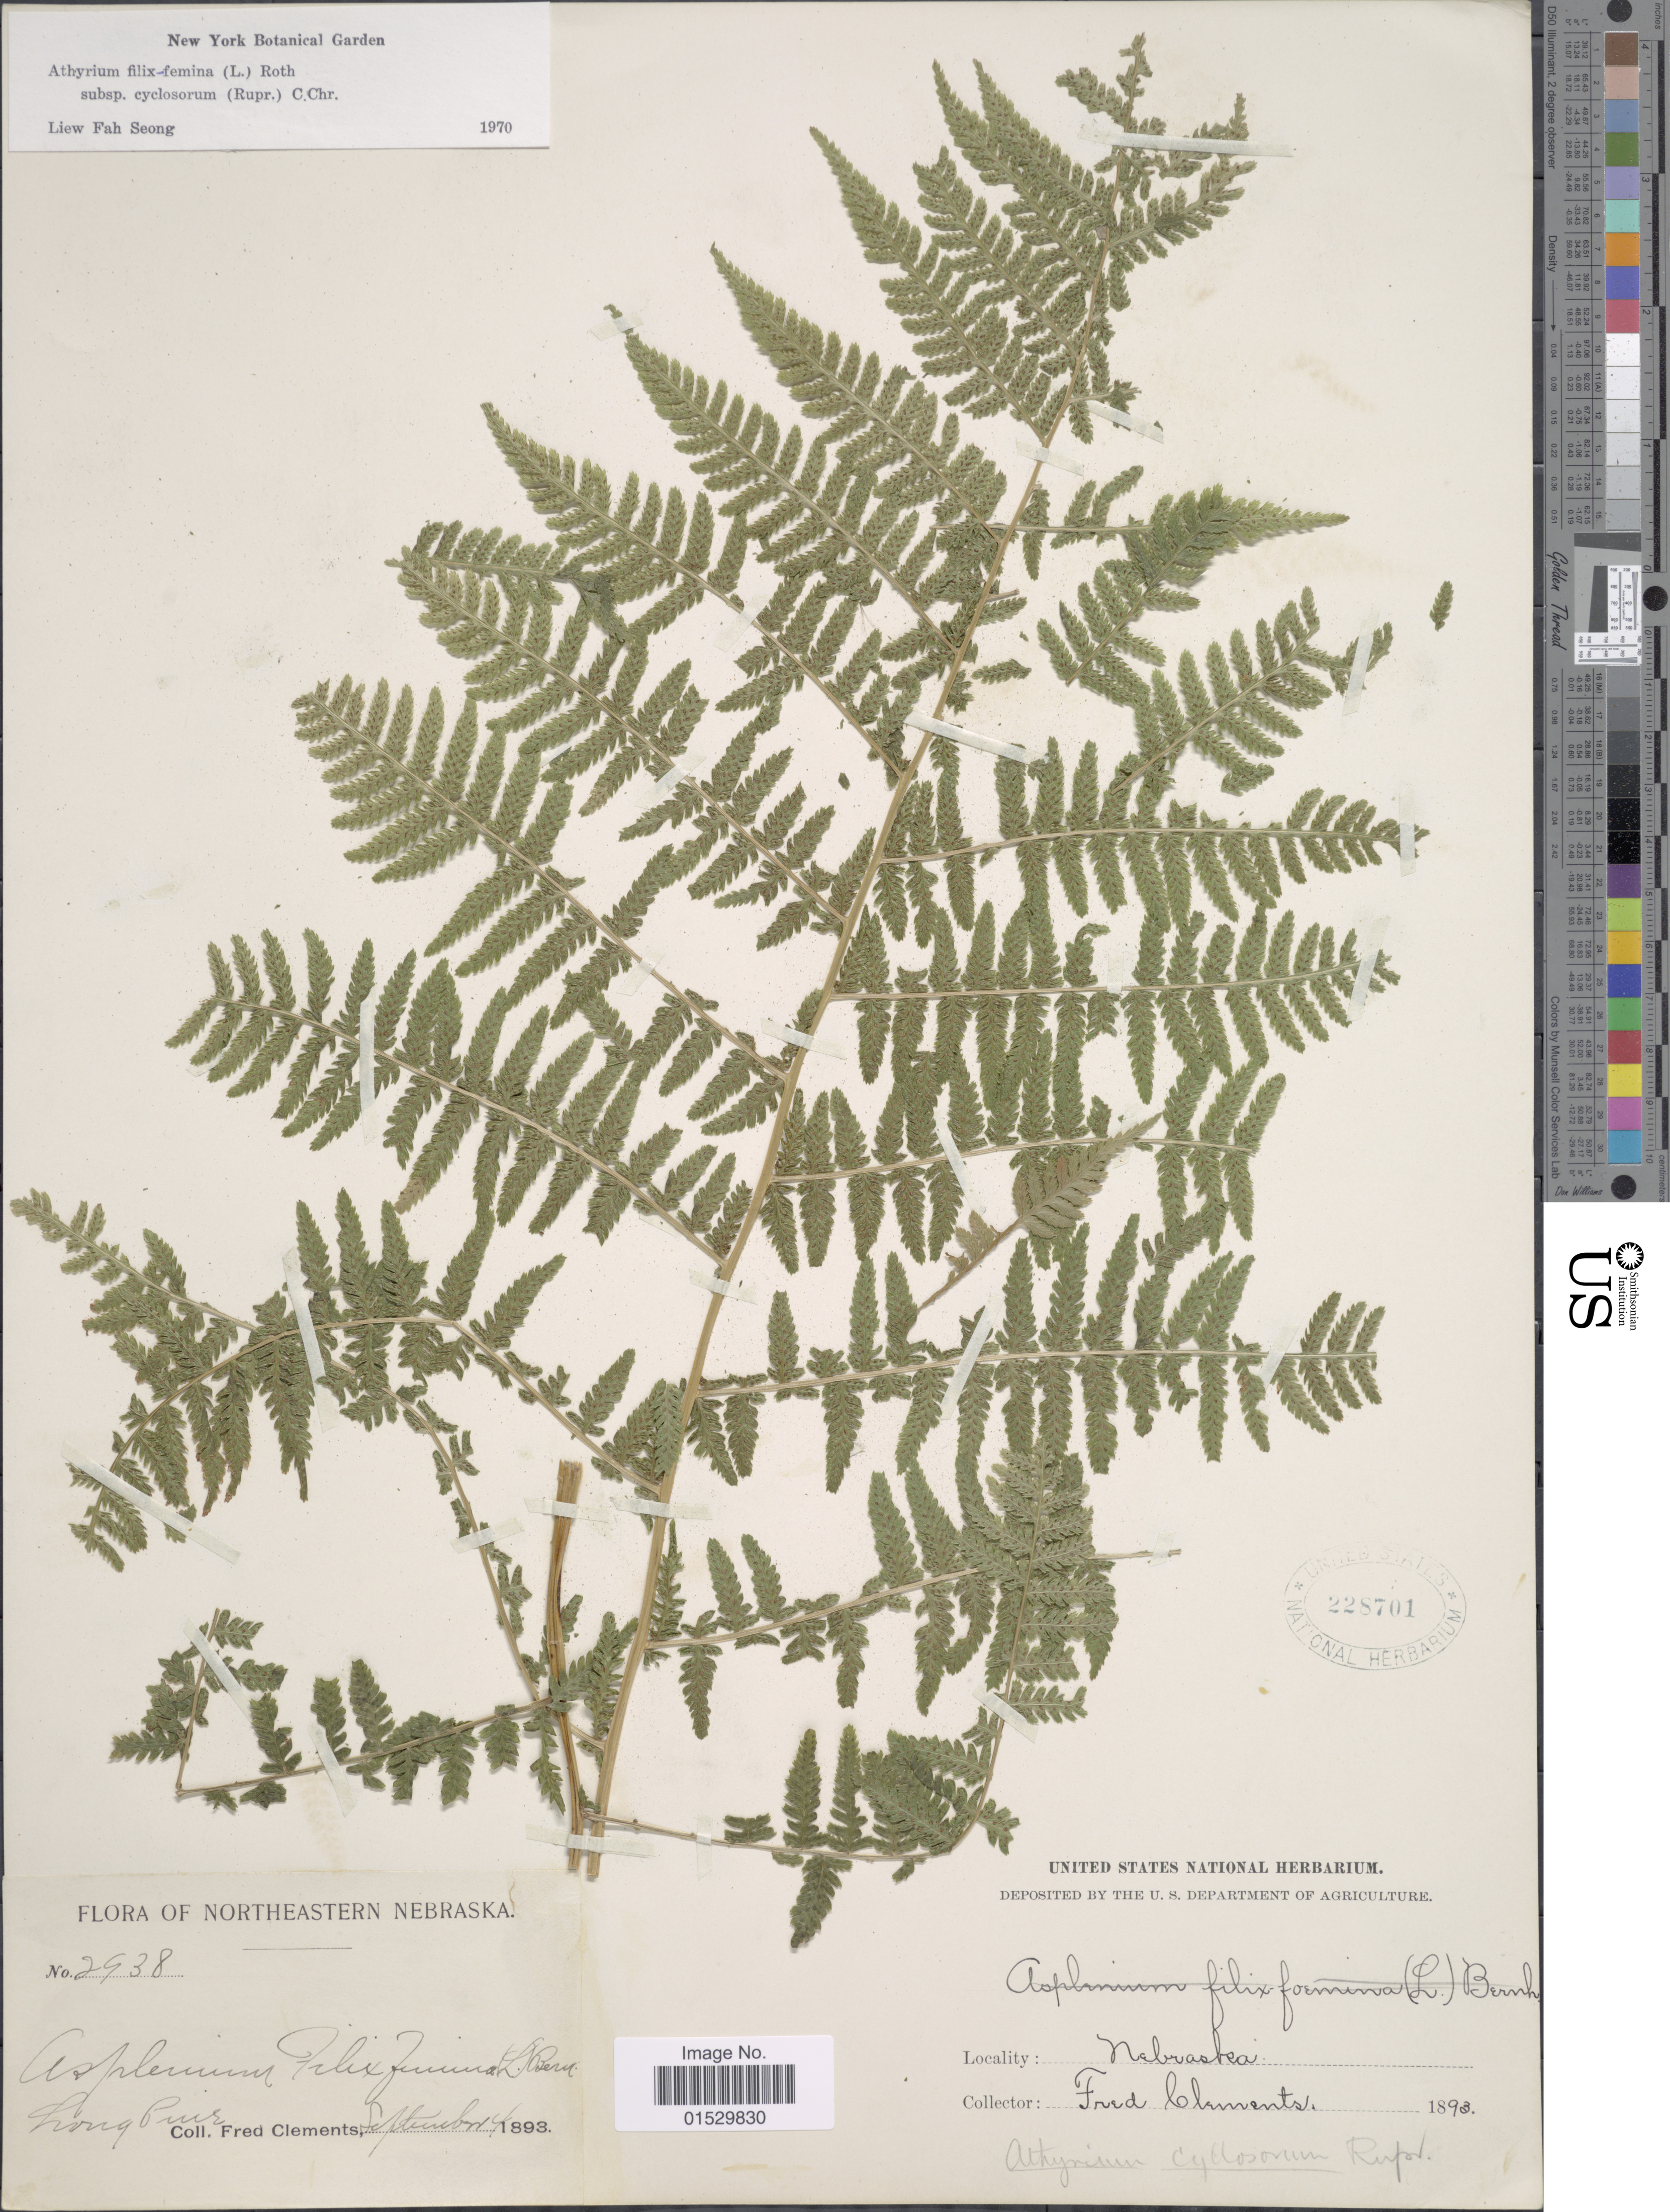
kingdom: Plantae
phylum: Tracheophyta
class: Polypodiopsida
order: Polypodiales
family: Athyriaceae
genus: Athyrium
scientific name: Athyrium filix-femina subsp. cyclosorum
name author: (Rupr.) C. Chr.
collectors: F. E. Clements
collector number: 2938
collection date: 1893-09-04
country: United States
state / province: Nebraska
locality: Northeastern Nebraska, Long Pine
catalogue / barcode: US 228701